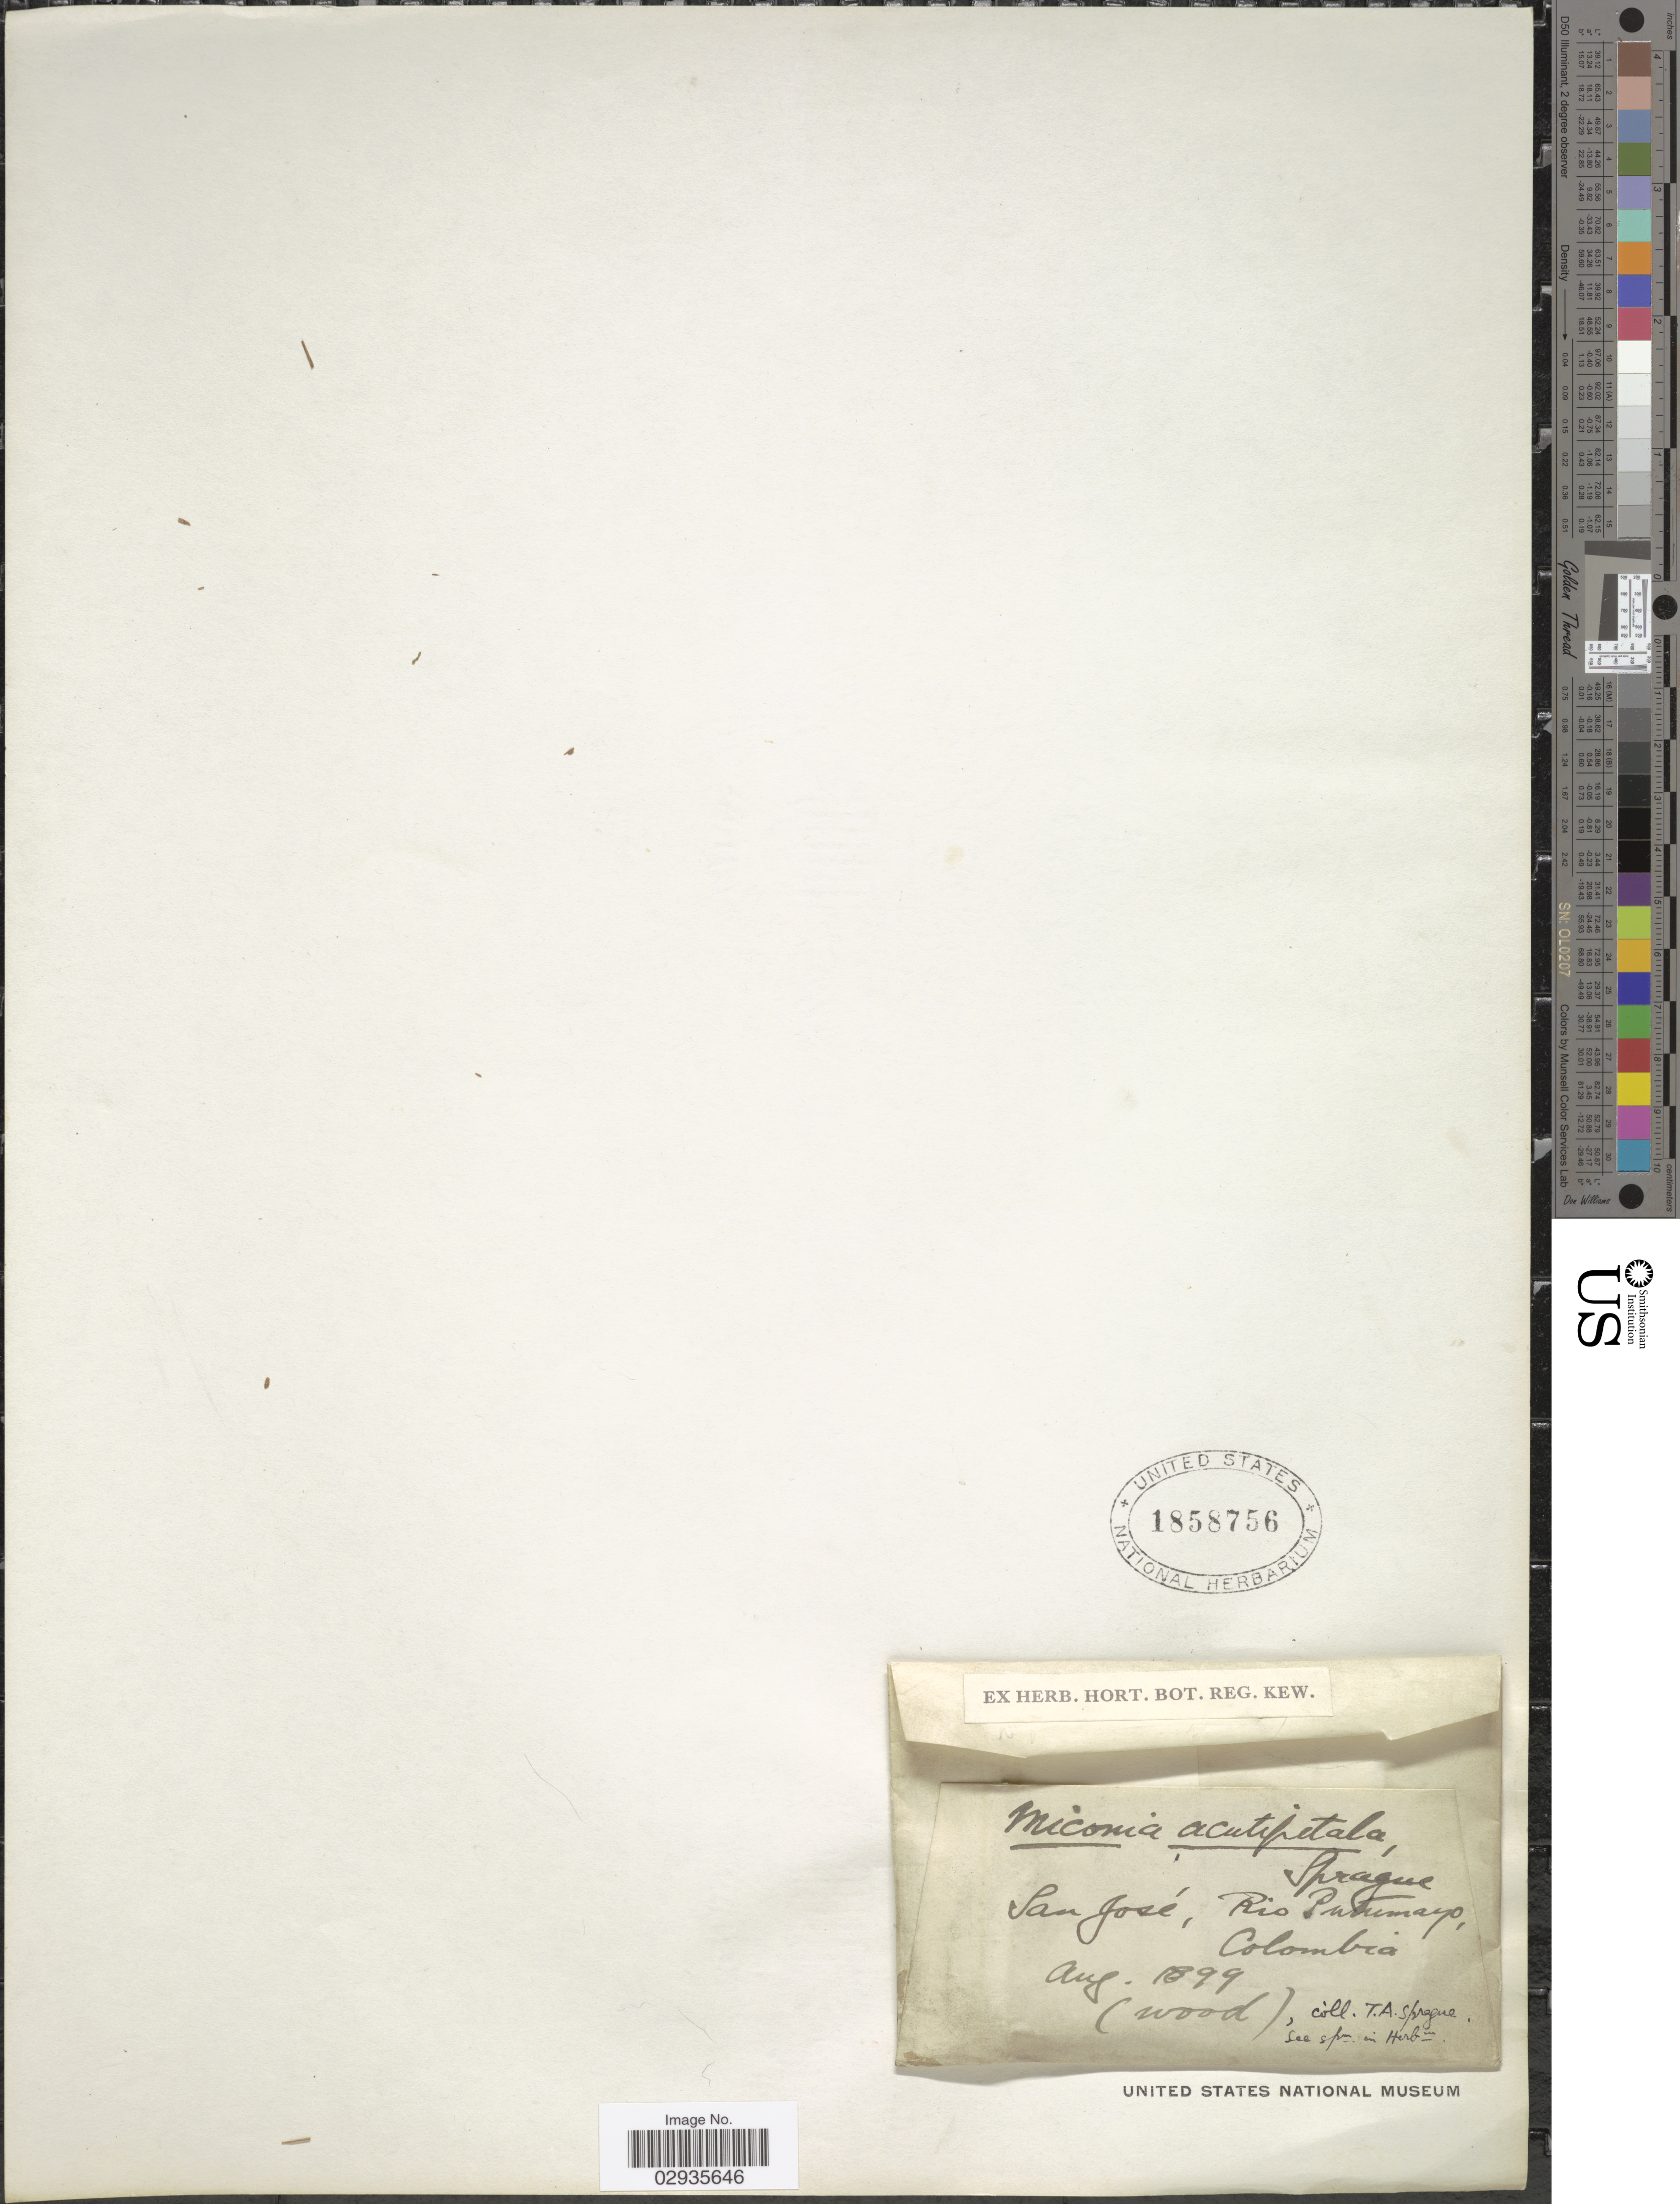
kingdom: Plantae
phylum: Tracheophyta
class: Magnoliopsida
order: Myrtales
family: Melastomataceae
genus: Miconia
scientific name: Miconia acutipetala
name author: Sprague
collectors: T. A. Sprague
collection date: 1899-08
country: Colombia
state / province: Putumayo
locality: San José, Rio Putumayo.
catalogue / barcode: US 1858756